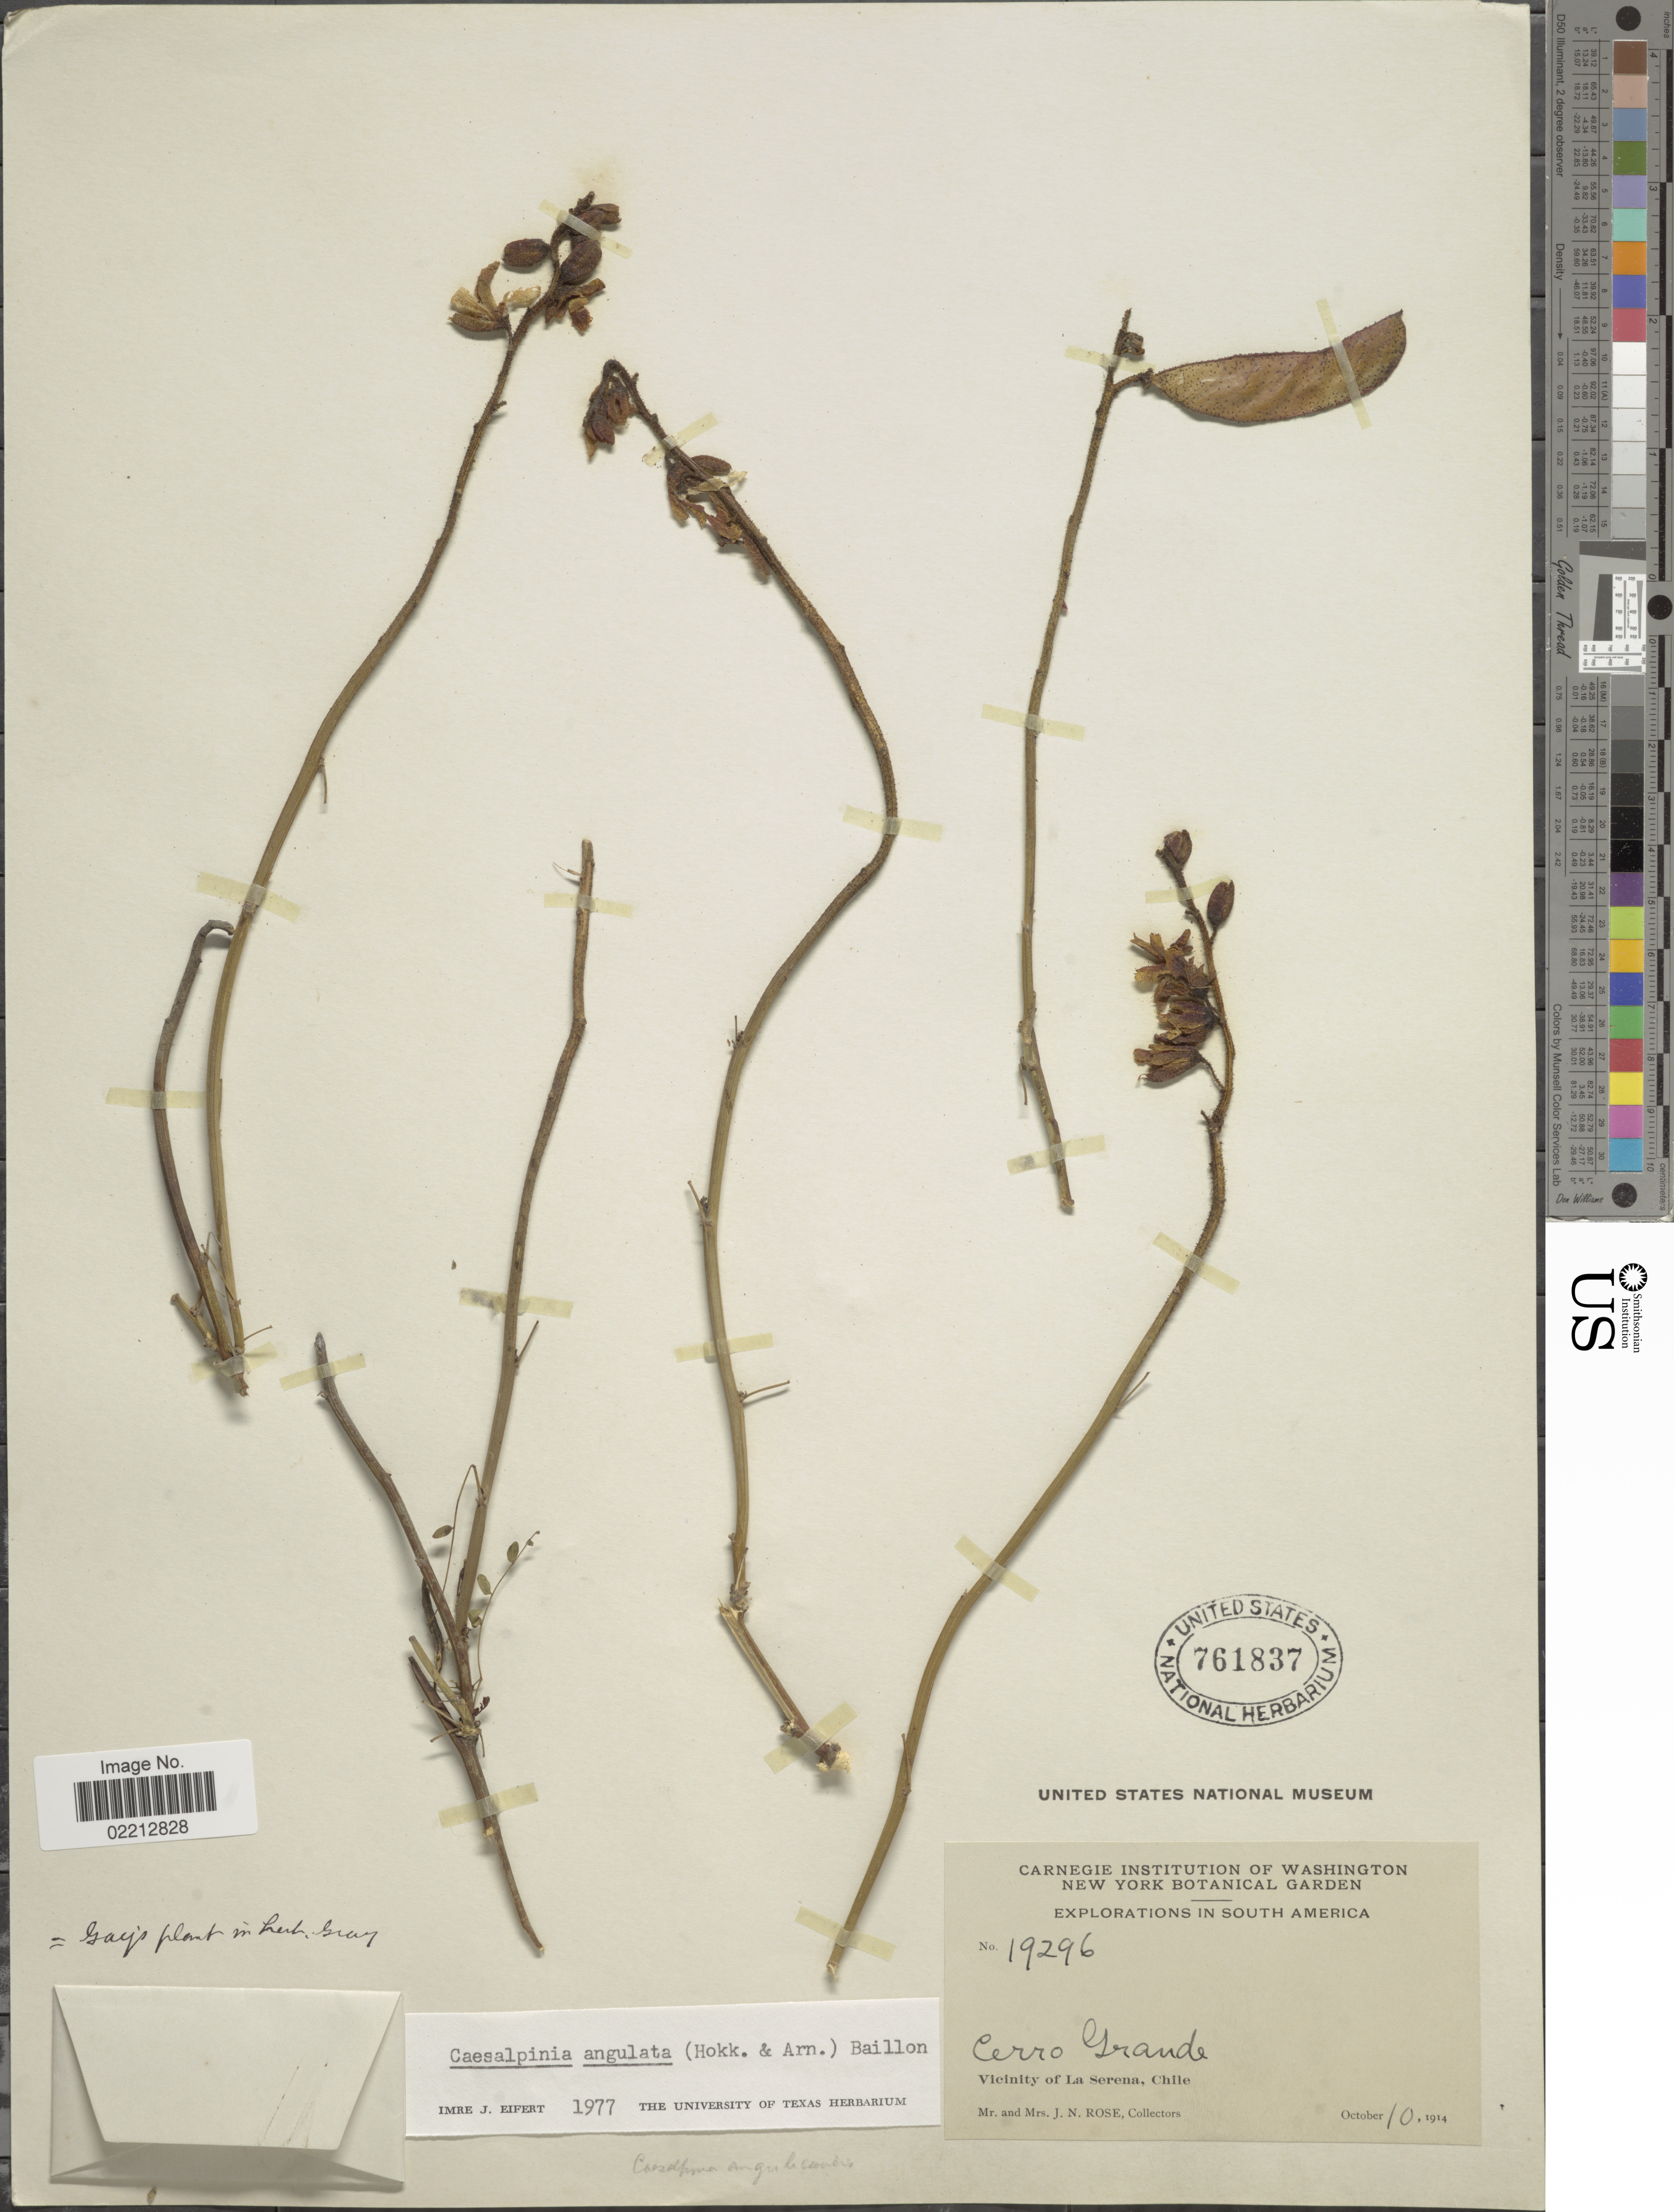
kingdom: Plantae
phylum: Tracheophyta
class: Magnoliopsida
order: Fabales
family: Fabaceae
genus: Erythrostemon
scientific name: Erythrostemon angulatus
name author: (Hook. & Arn.) Gagnon & G.P. Lewis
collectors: J. N. Rose & L. B. Rose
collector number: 19296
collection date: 1914-10-10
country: Chile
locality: Cerro Grande, vicinity of La Serena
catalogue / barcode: US 761837